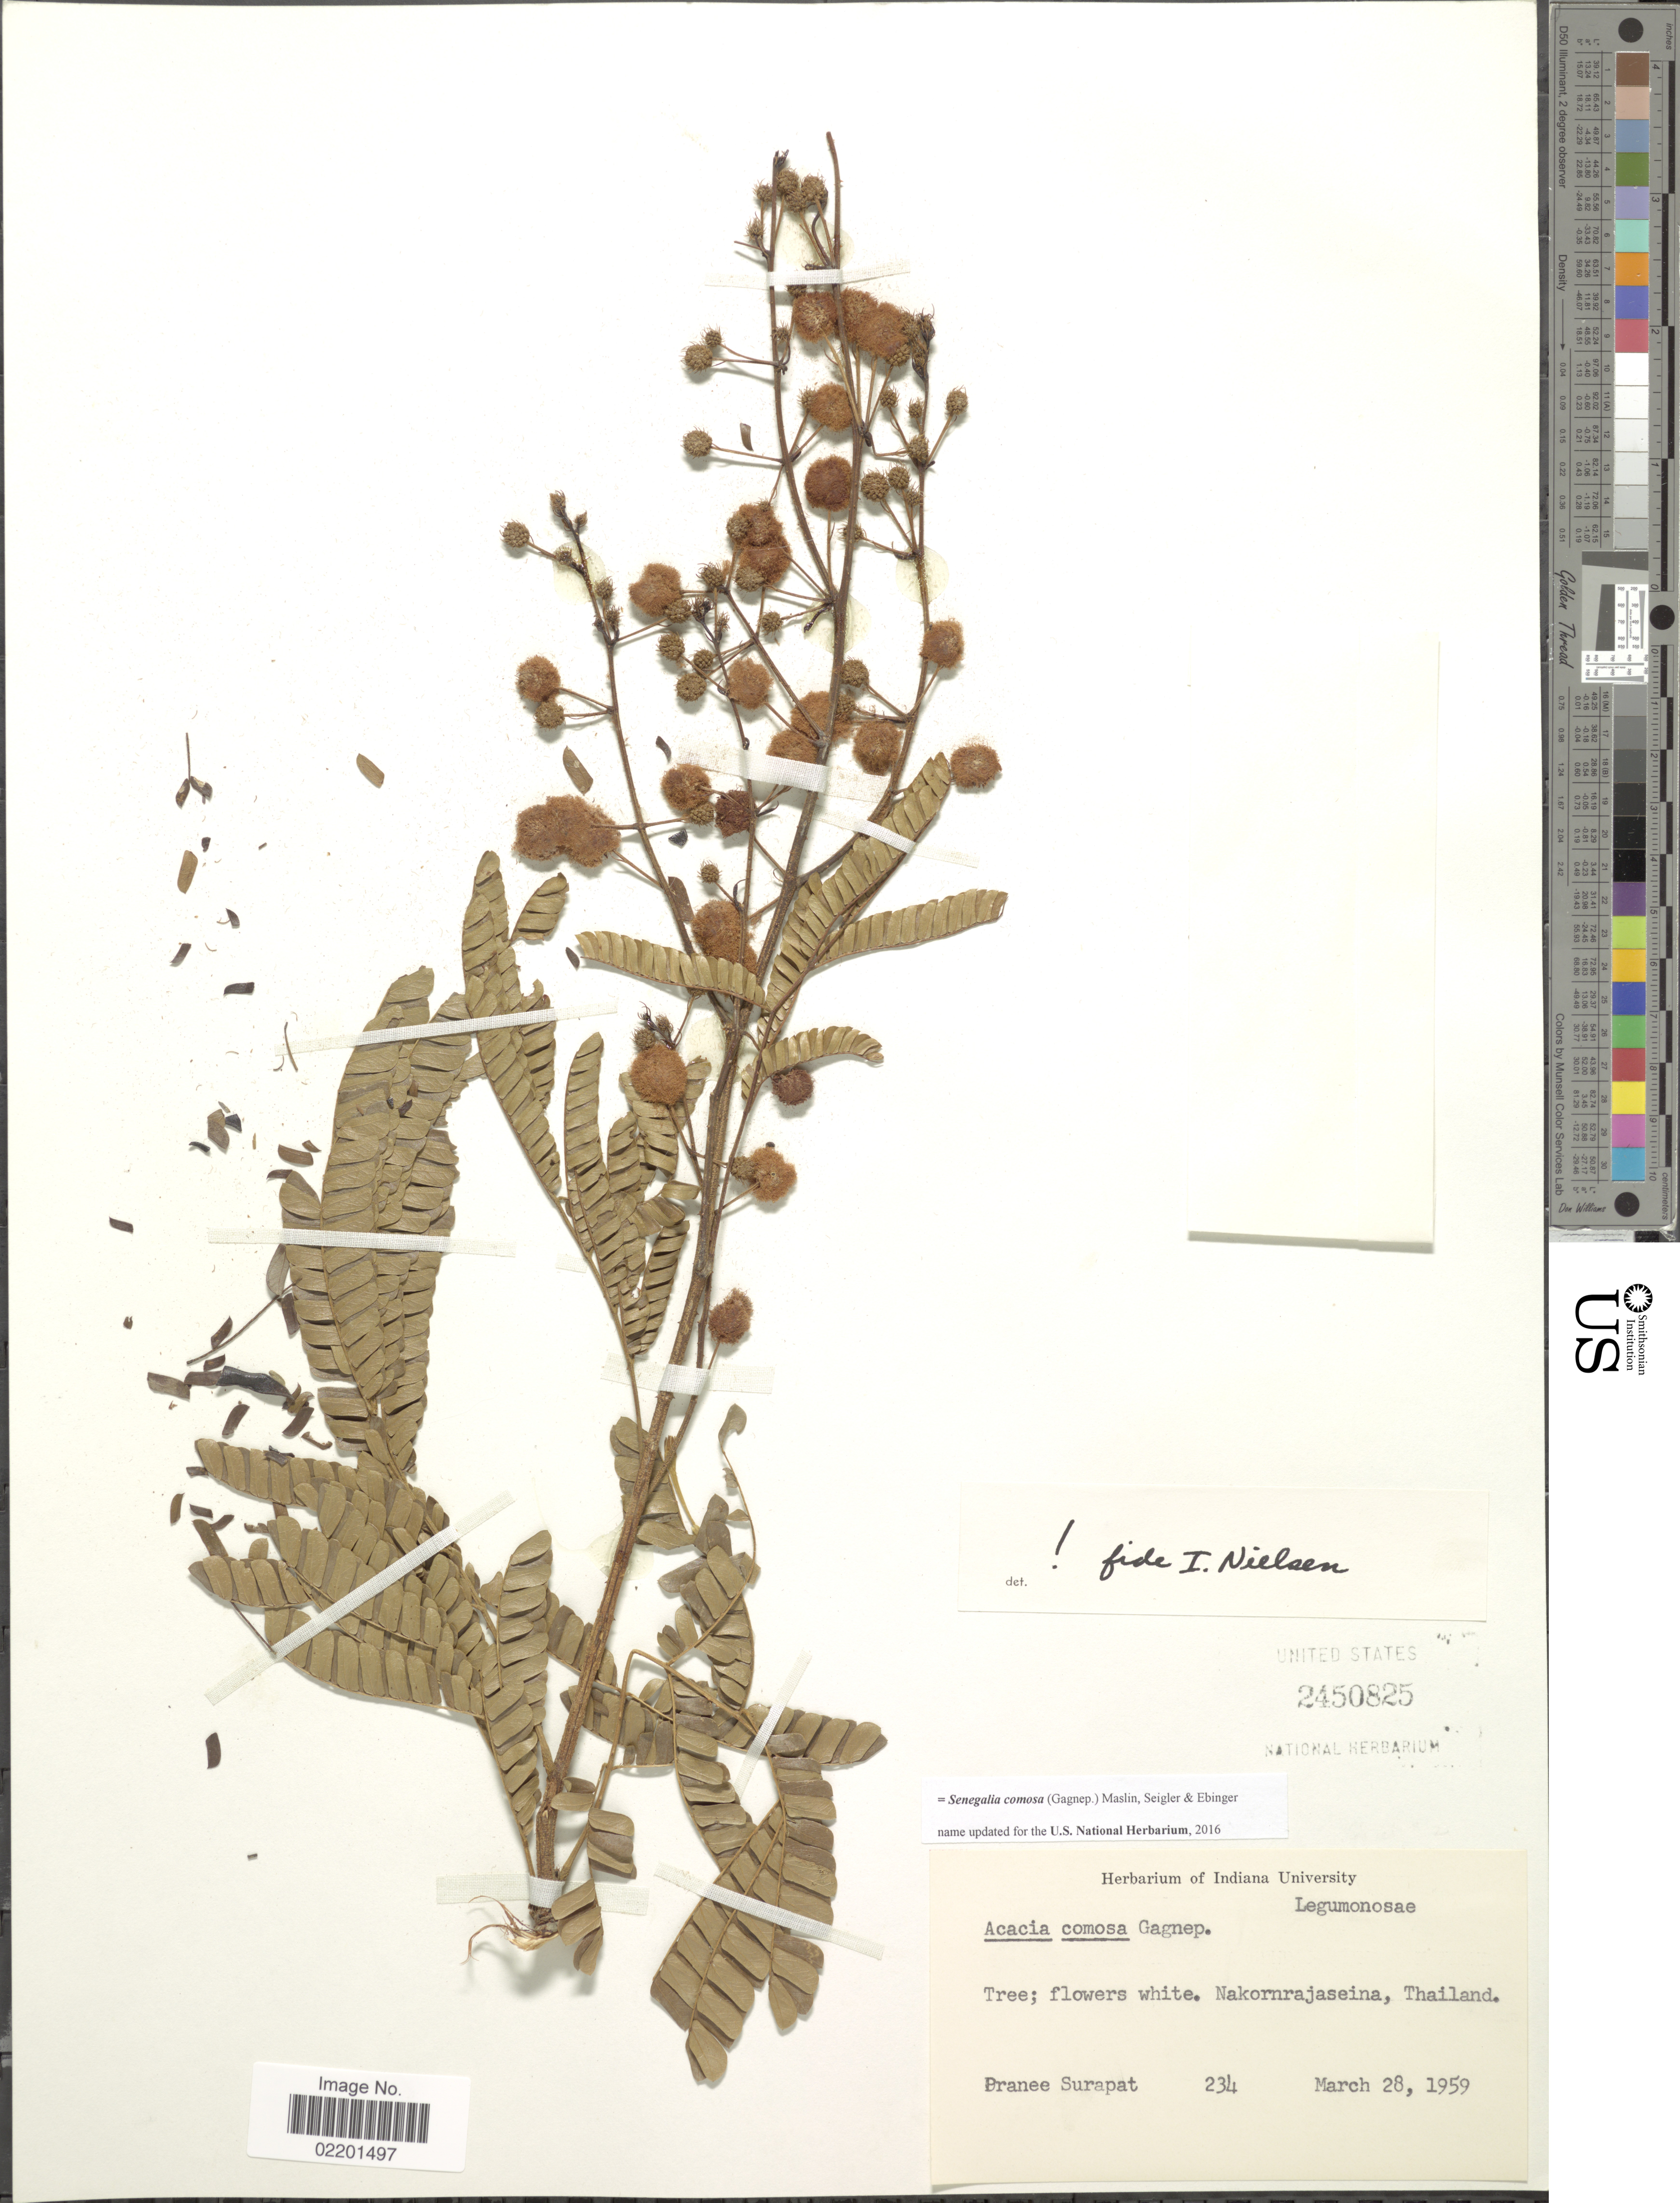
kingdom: Plantae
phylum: Tracheophyta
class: Magnoliopsida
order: Fabales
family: Fabaceae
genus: Senegalia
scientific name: Senegalia comosa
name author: (Gagnep.) Maslin et al.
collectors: P. Surapat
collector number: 234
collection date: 1959-03-28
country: Thailand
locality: Nakornrajaseina, Thailand.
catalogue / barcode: US 2450825